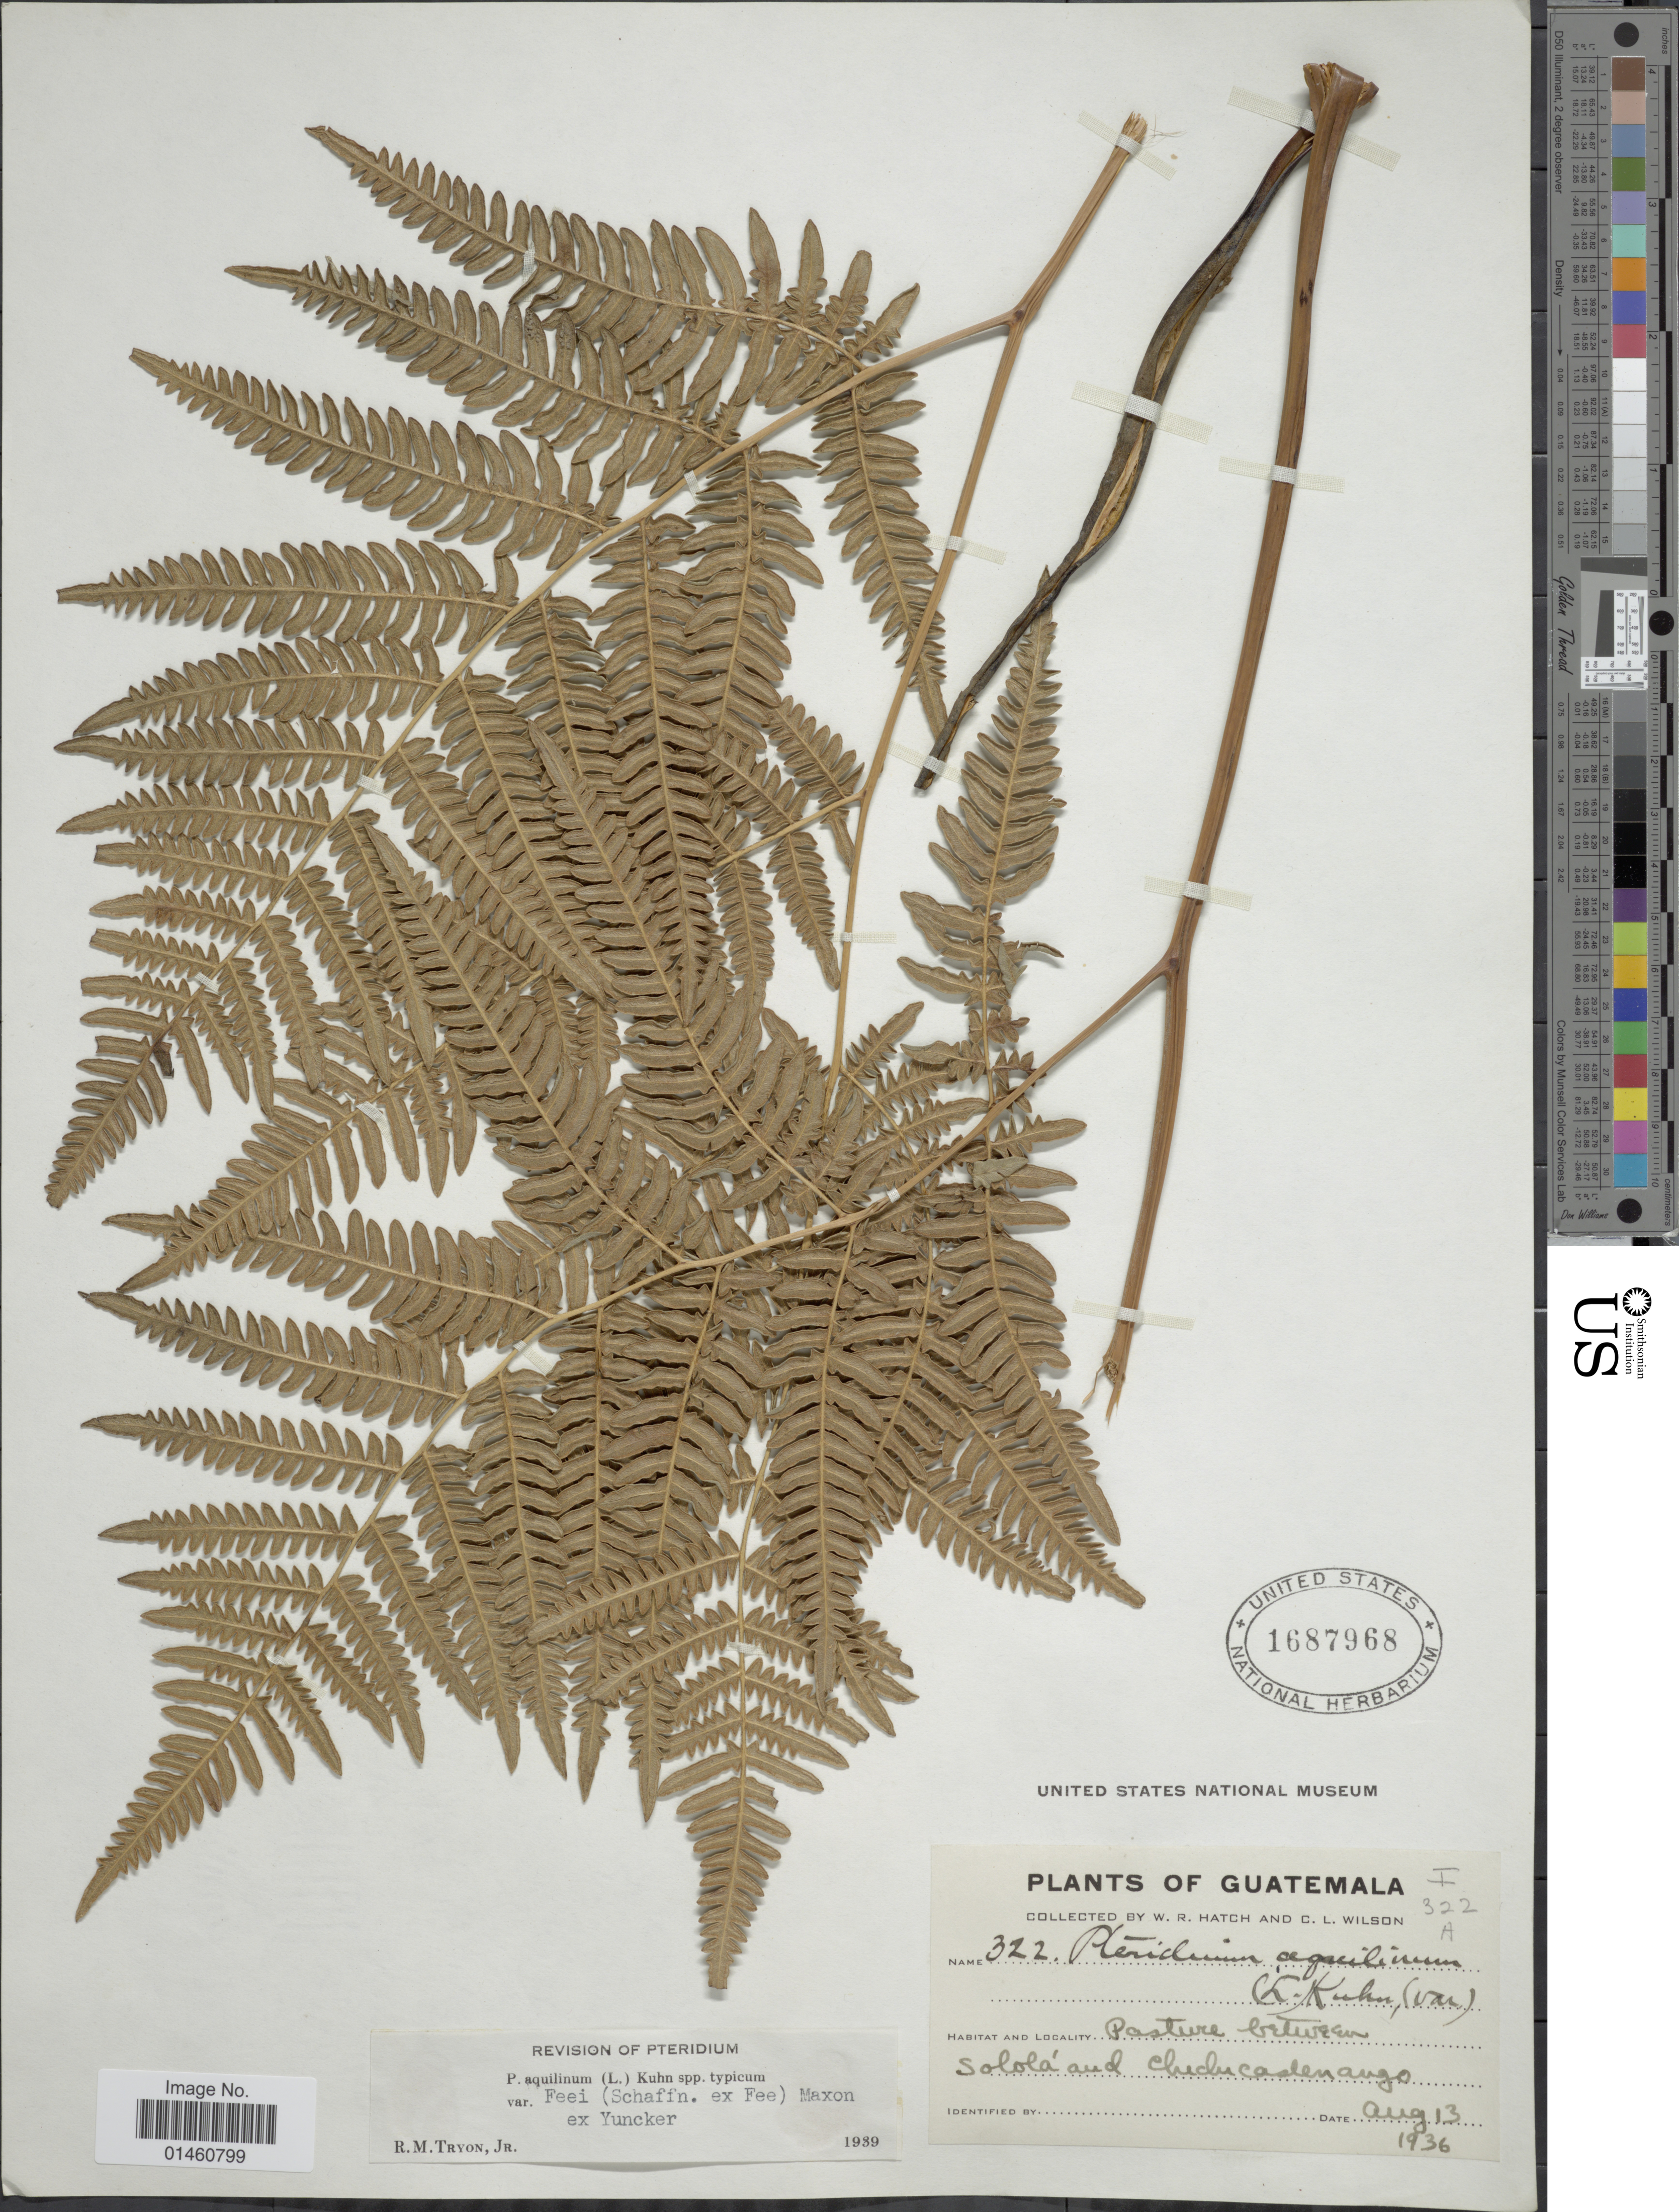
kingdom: Plantae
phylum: Tracheophyta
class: Polypodiopsida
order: Polypodiales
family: Dennstaedtiaceae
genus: Pteridium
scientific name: Pteridium aquilinum var. feei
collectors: W. Hatch & C. L. Wilson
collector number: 322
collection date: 1936-08-13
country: Guatemala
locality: Pasture between Sololá and Chichicastenango.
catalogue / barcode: US 1687968